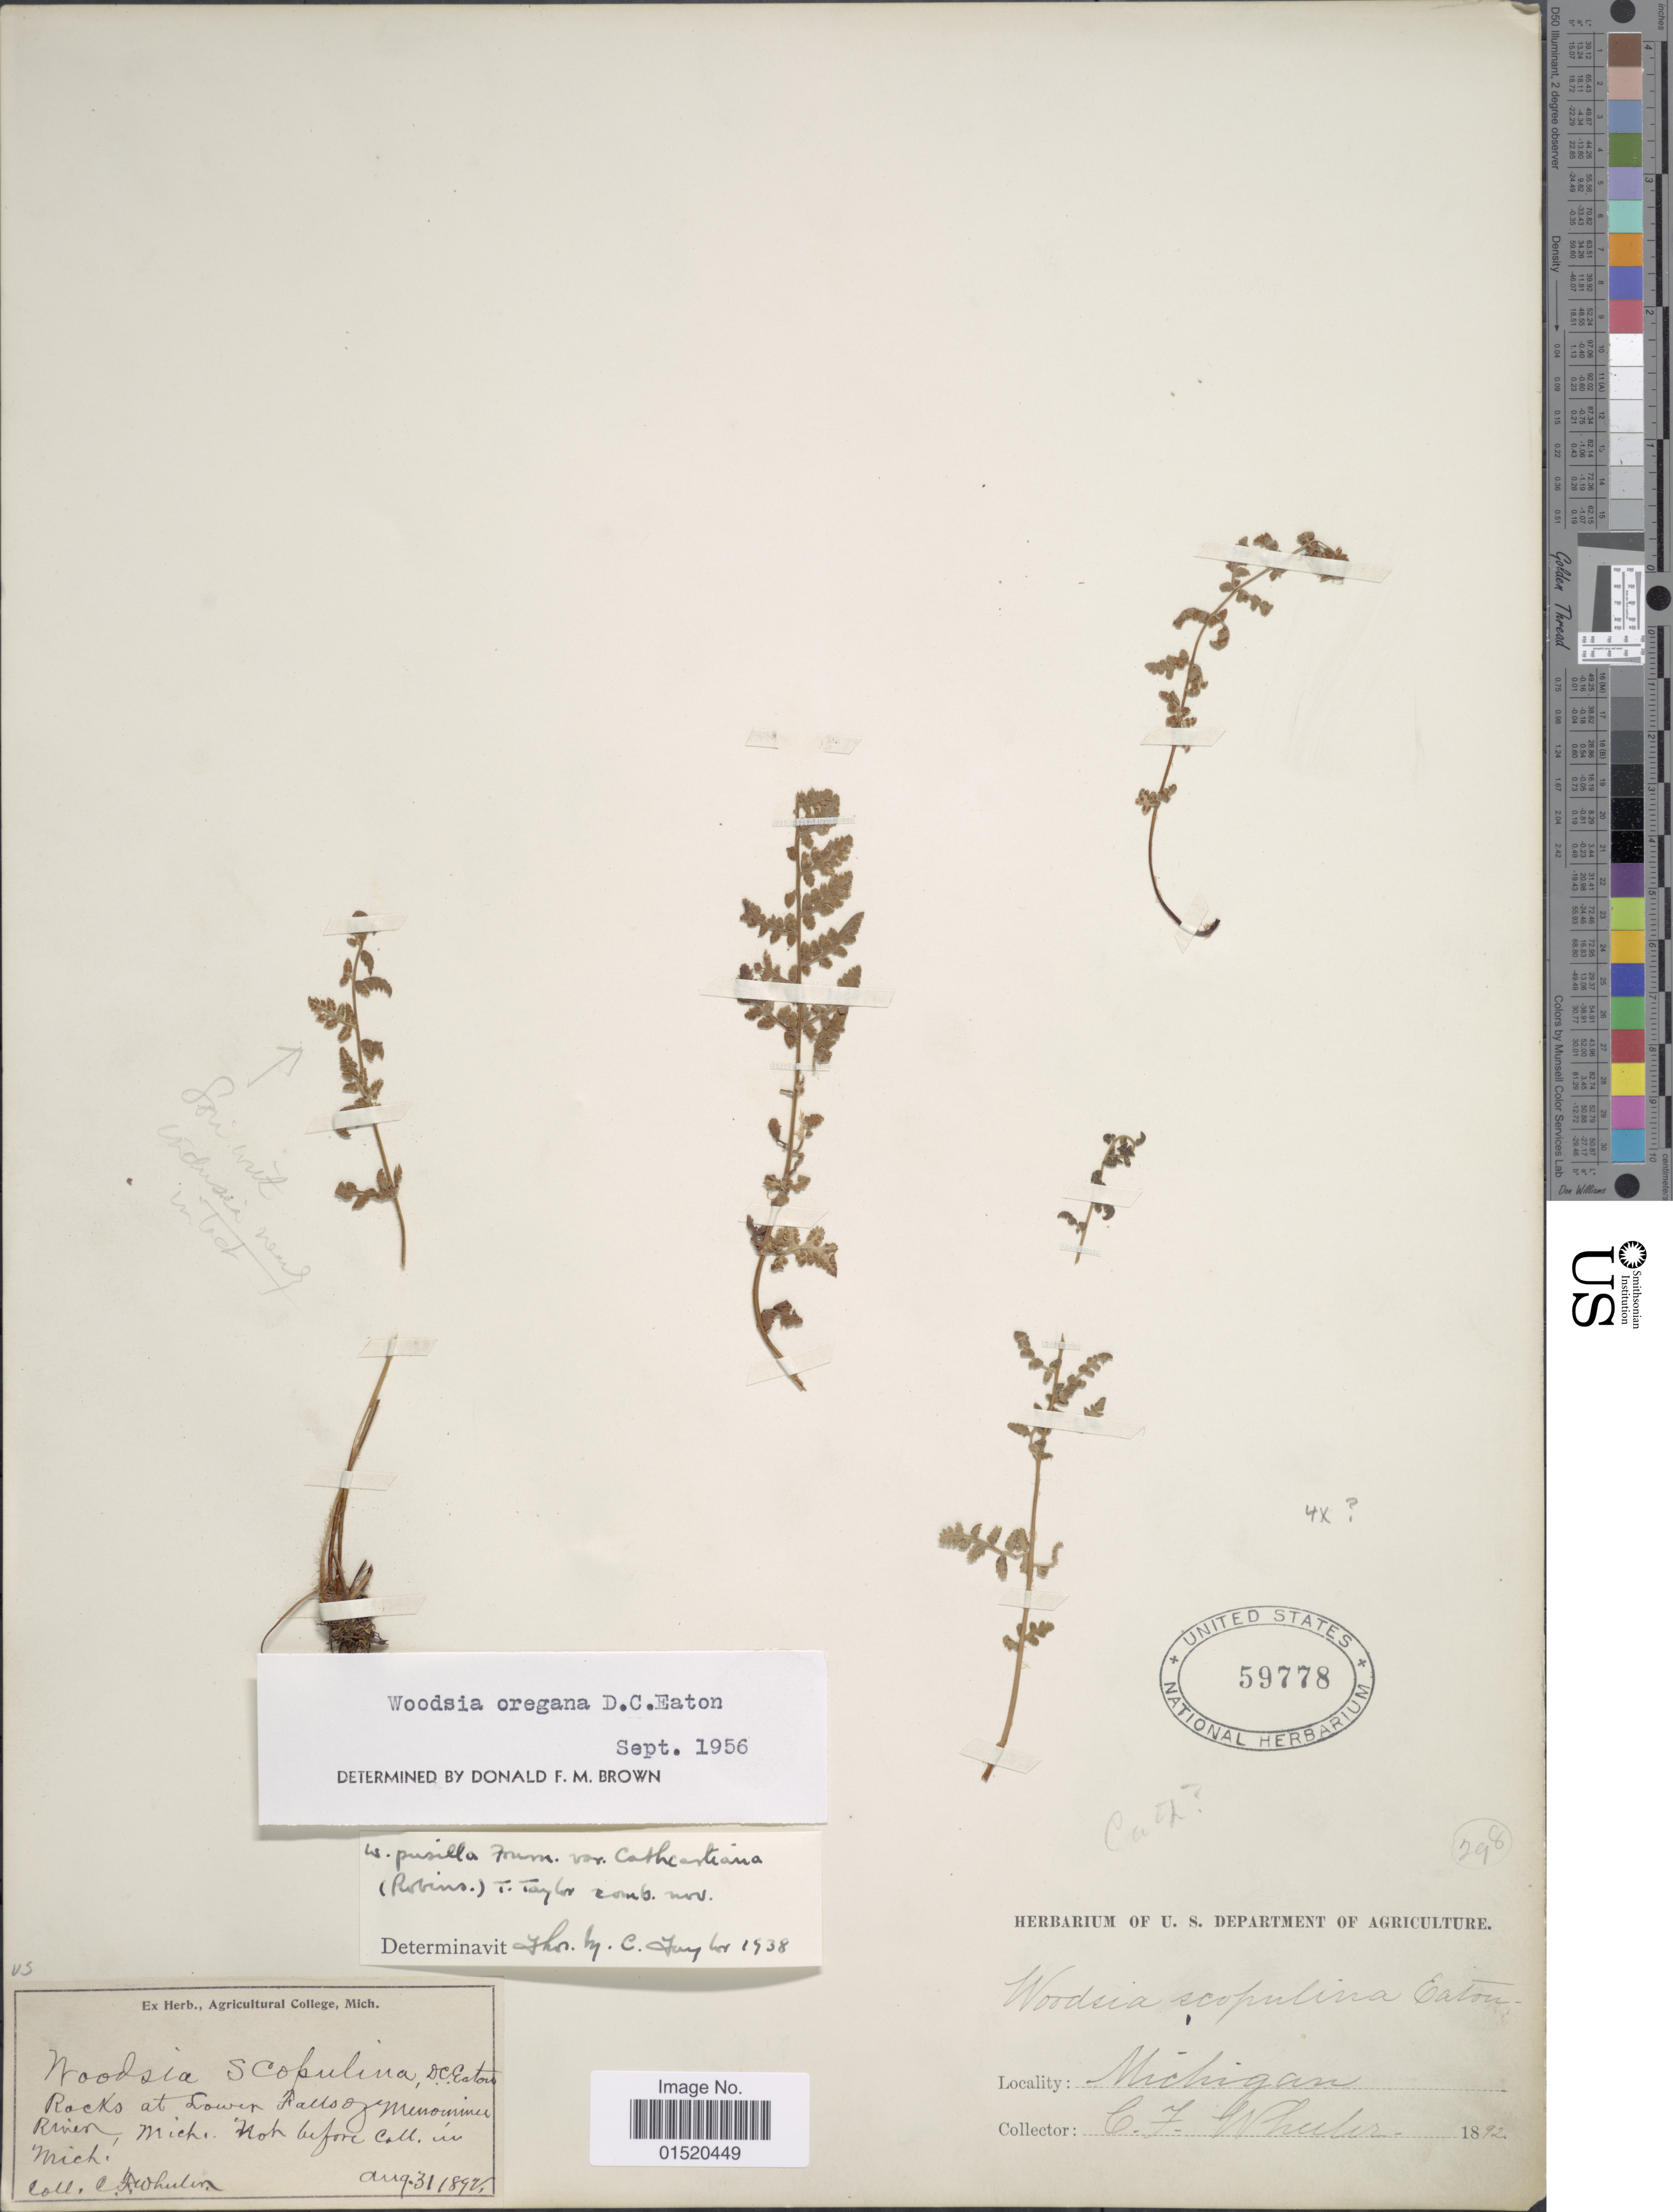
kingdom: Plantae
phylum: Tracheophyta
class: Polypodiopsida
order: Polypodiales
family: Woodsiaceae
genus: Woodsia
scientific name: Woodsia oregana var. cathcartiana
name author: (B.L. Rob.) C.V. Morton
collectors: C. Wheeler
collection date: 1892-08-31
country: United States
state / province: Michigan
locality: Rocks at Lower Falls Menominee River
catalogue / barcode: US 59778